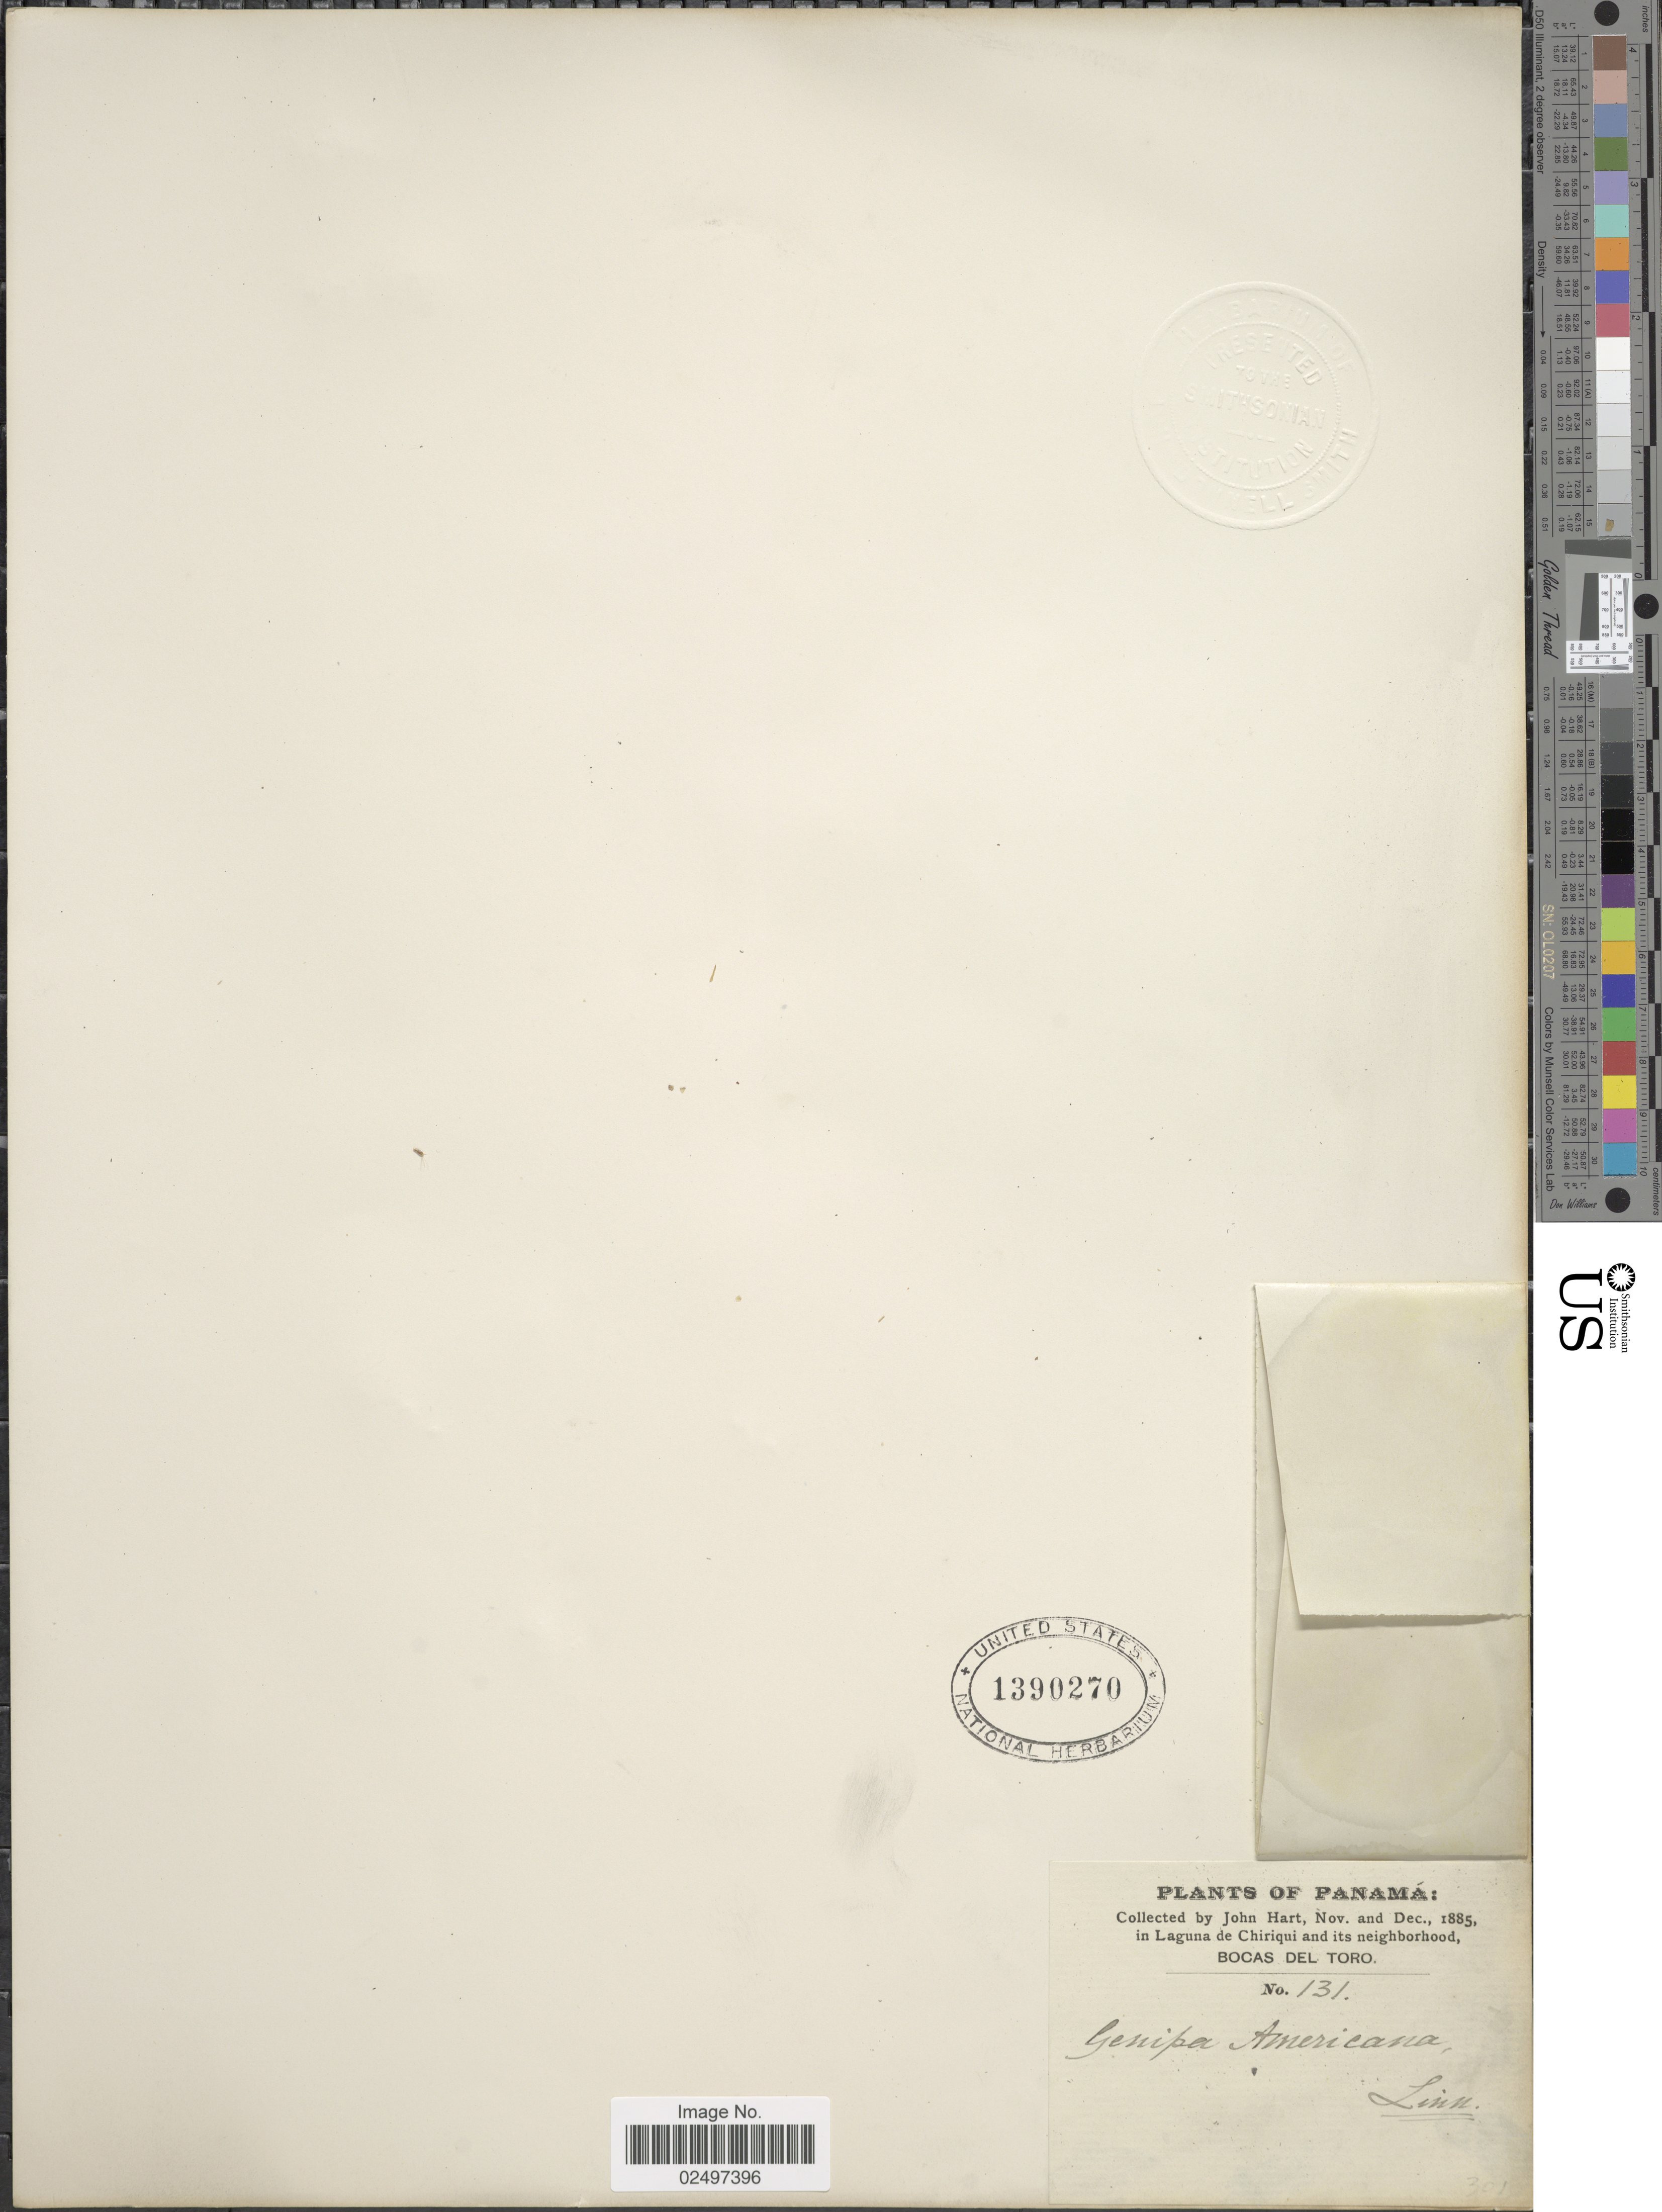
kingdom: Plantae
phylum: Tracheophyta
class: Magnoliopsida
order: Gentianales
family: Rubiaceae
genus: Genipa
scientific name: Genipa americana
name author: L.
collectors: J. H. Hart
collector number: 131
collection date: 1885-11/1885-12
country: Panama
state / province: Bocas del Toro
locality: Laguna de Chiriqui and its neighborhood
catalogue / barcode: US 1390270